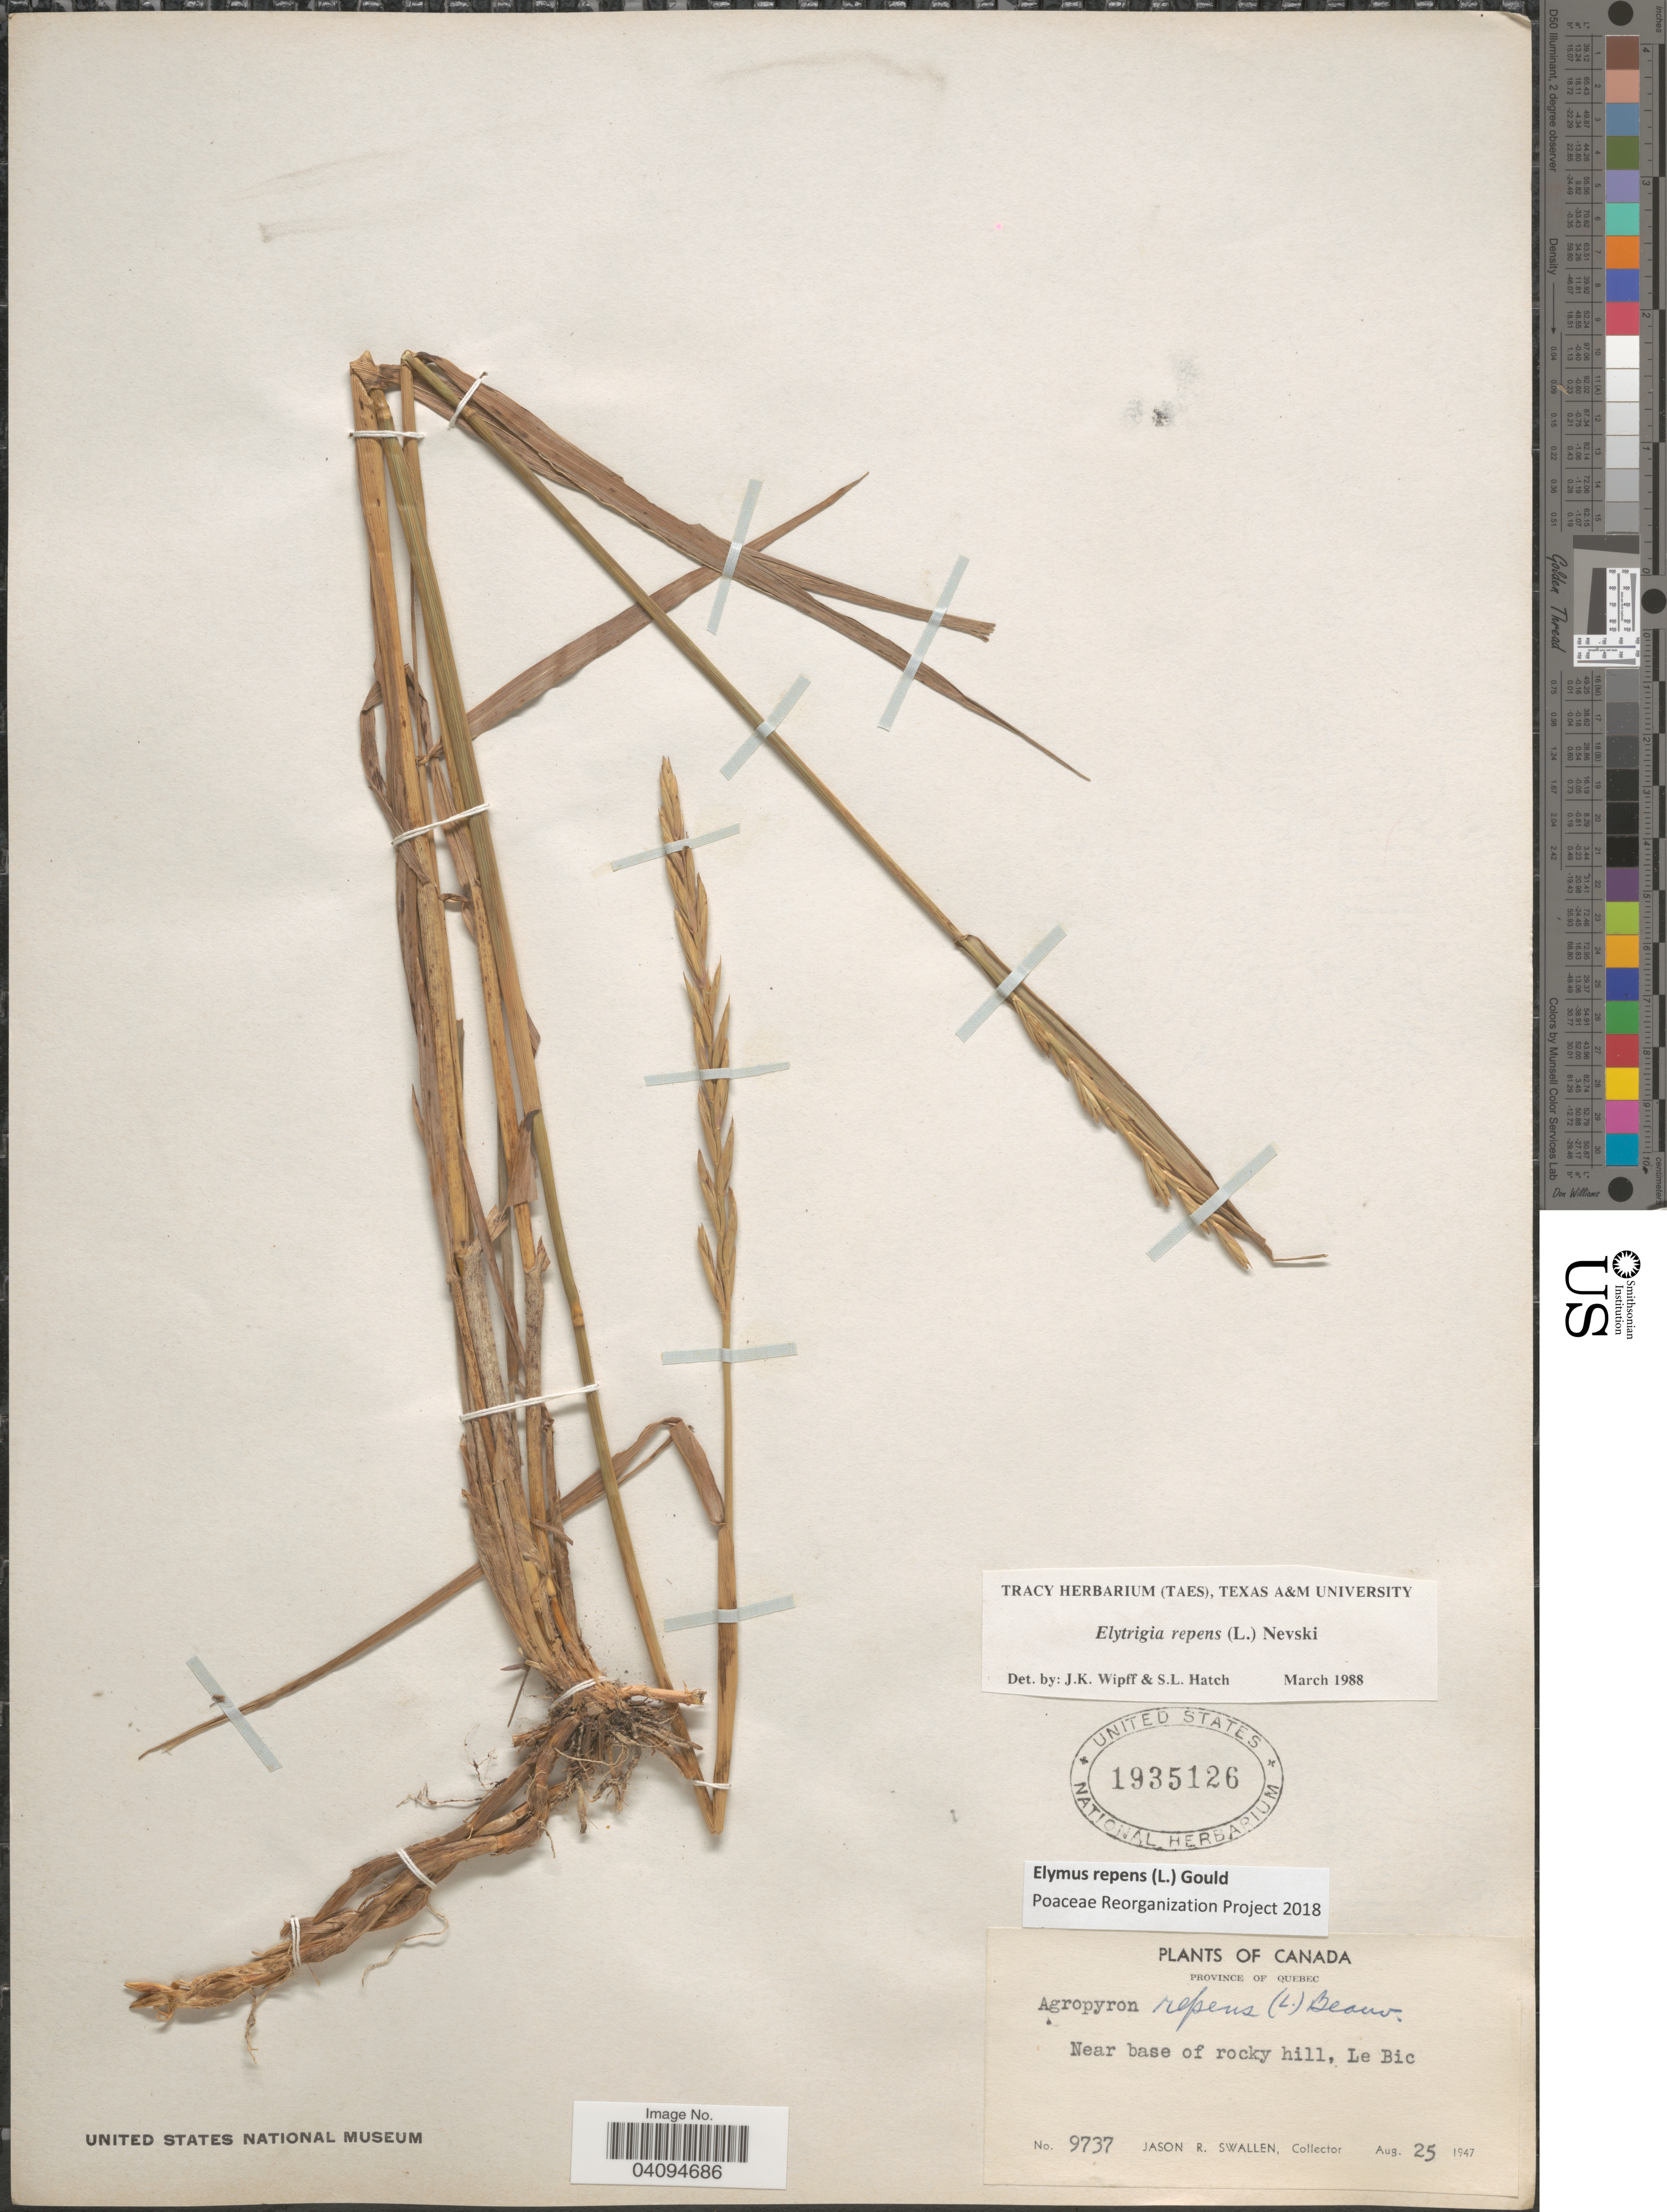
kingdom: Plantae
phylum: Tracheophyta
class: Liliopsida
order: Poales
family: Poaceae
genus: Elymus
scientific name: Elymus repens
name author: (L.) Gould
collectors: J. R. Swallen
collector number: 9737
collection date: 1947-08-25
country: Canada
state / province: Quebec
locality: Near base of rocky hill, Le Bic.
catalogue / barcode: US 1935126